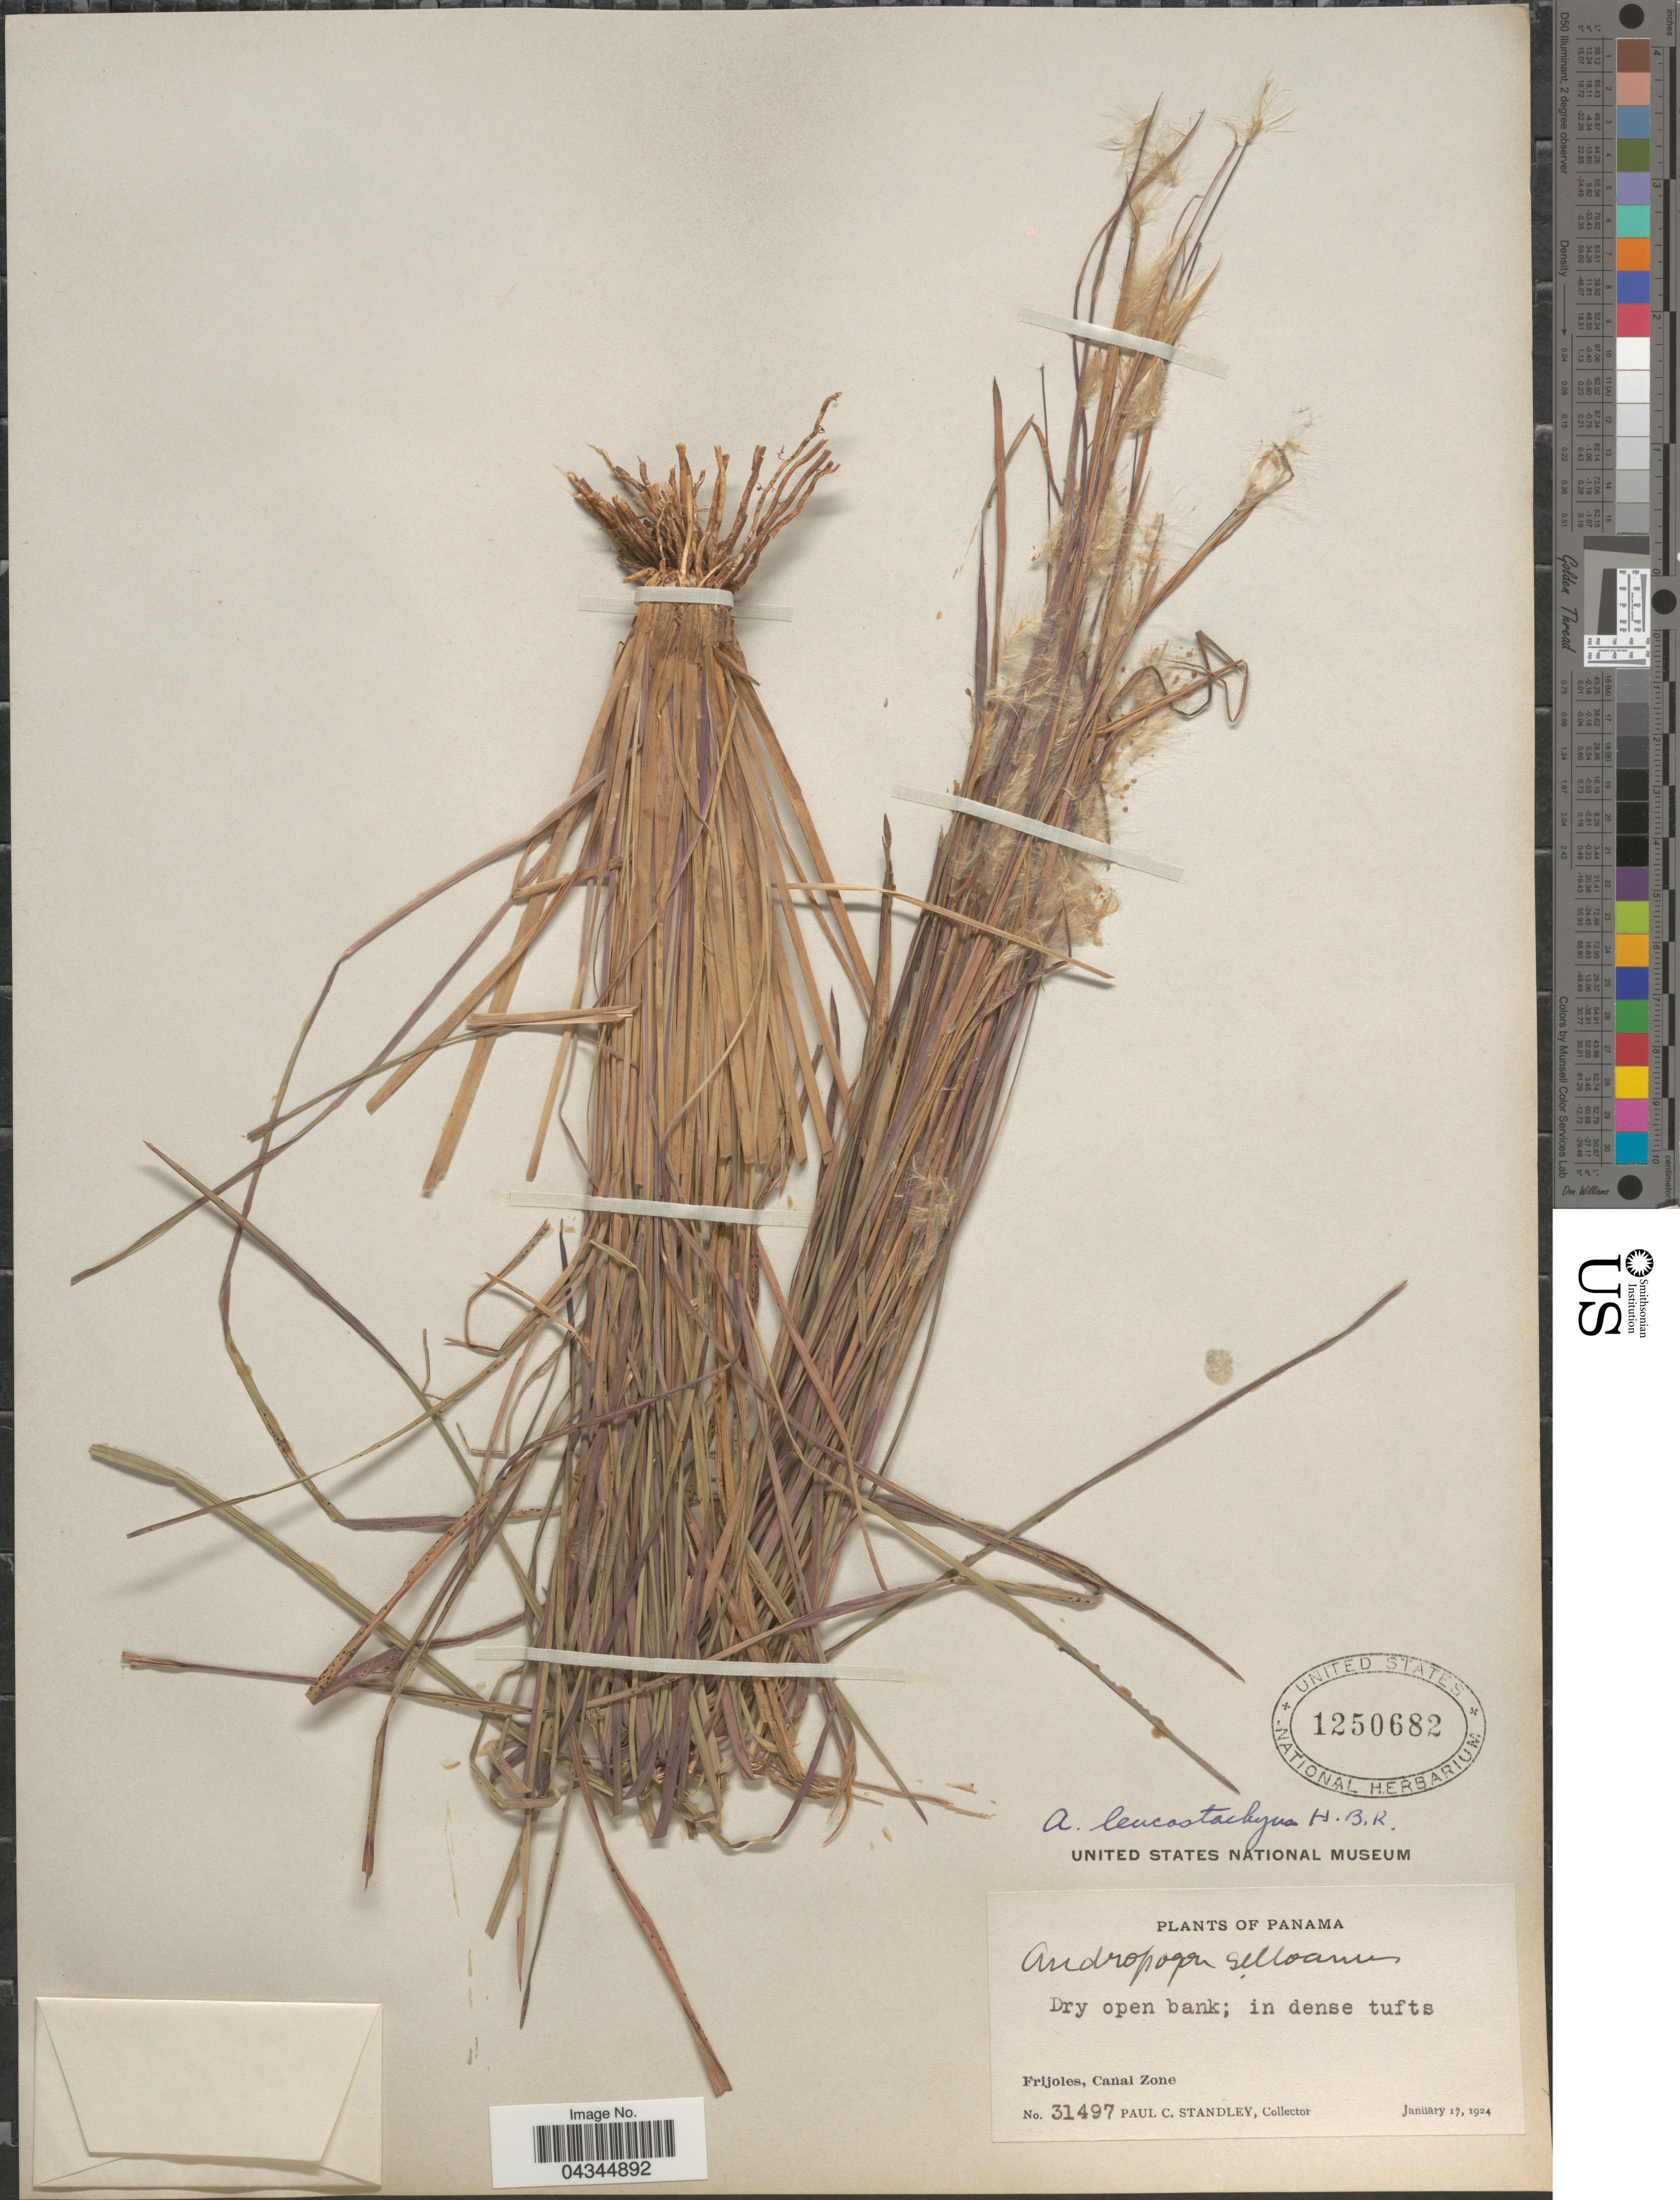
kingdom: Plantae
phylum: Tracheophyta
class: Liliopsida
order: Poales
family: Poaceae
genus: Andropogon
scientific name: Andropogon leucostachyus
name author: Kunth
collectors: P. C. Standley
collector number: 31497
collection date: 1924-01-17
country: Panama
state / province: Colón / Panamá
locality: Frijoles, Canal Zone.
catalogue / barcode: US 1250682